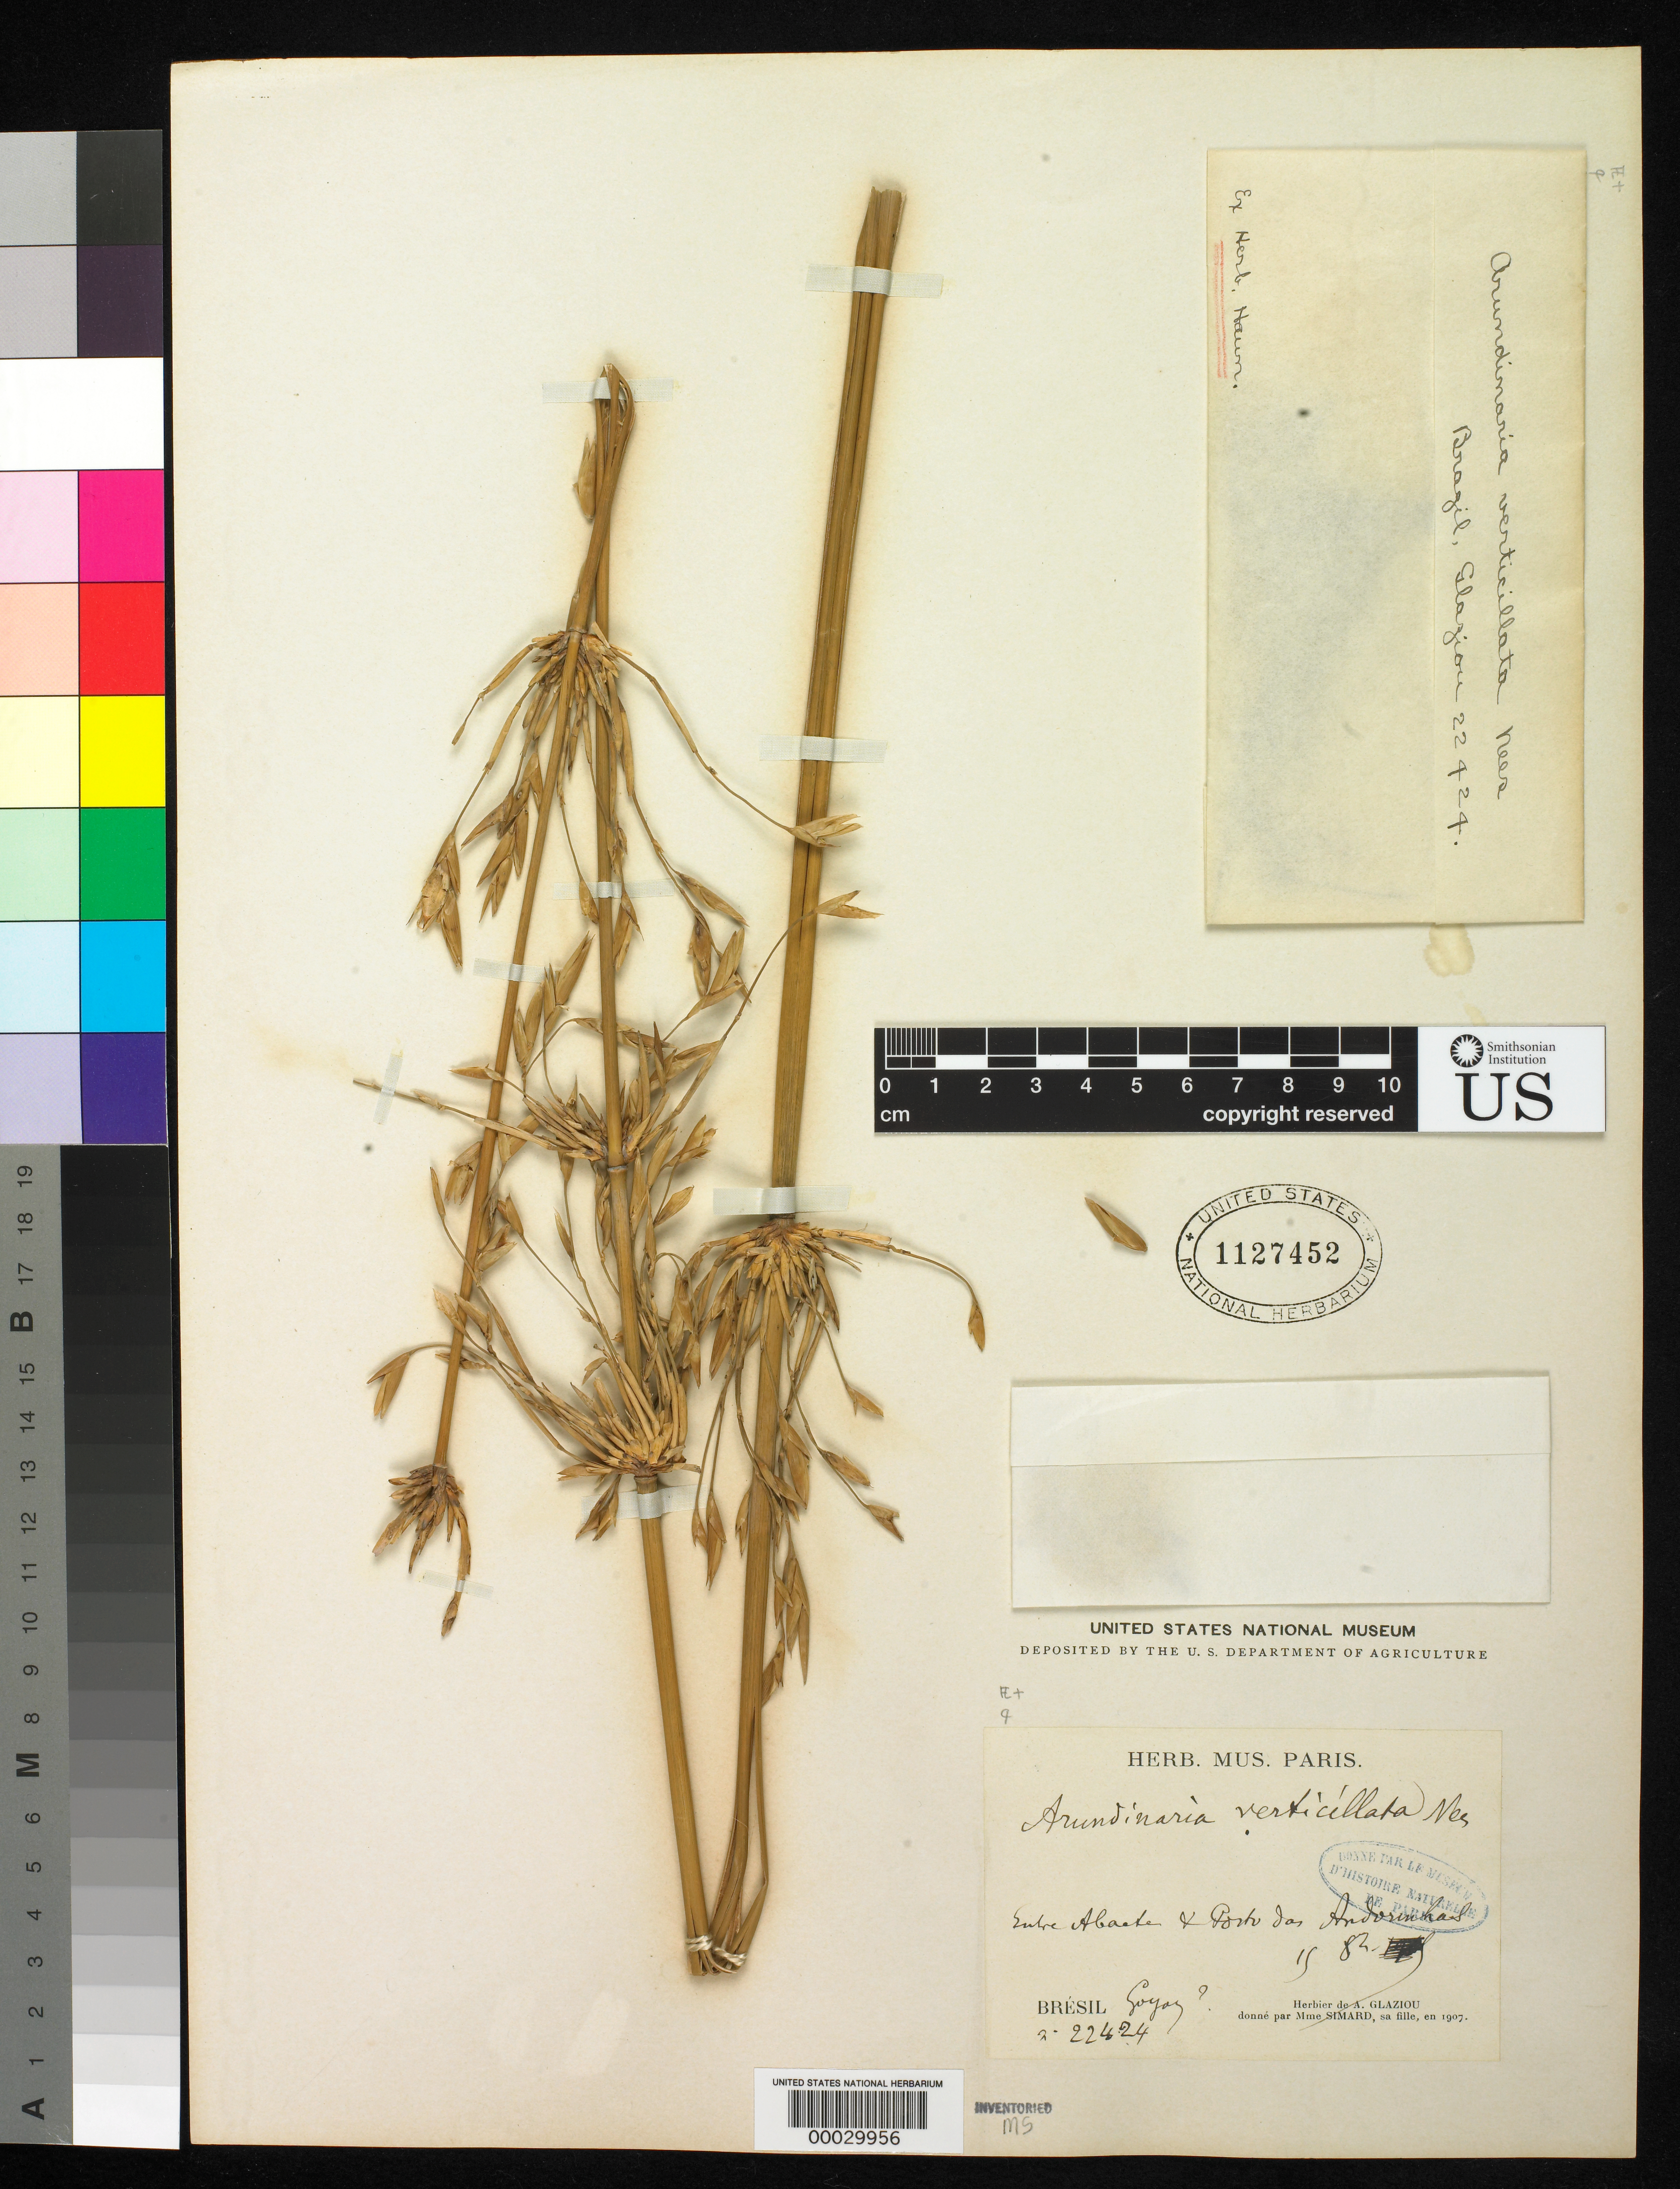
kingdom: Plantae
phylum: Tracheophyta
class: Liliopsida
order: Poales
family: Poaceae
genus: Actinocladum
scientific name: Actinocladum verticillatum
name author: (Nees) McClure ex Soderstr.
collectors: A. F. M. Glaziou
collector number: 22424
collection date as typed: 1907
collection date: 1907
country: Brazil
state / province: Goiás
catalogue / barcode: US 1127452